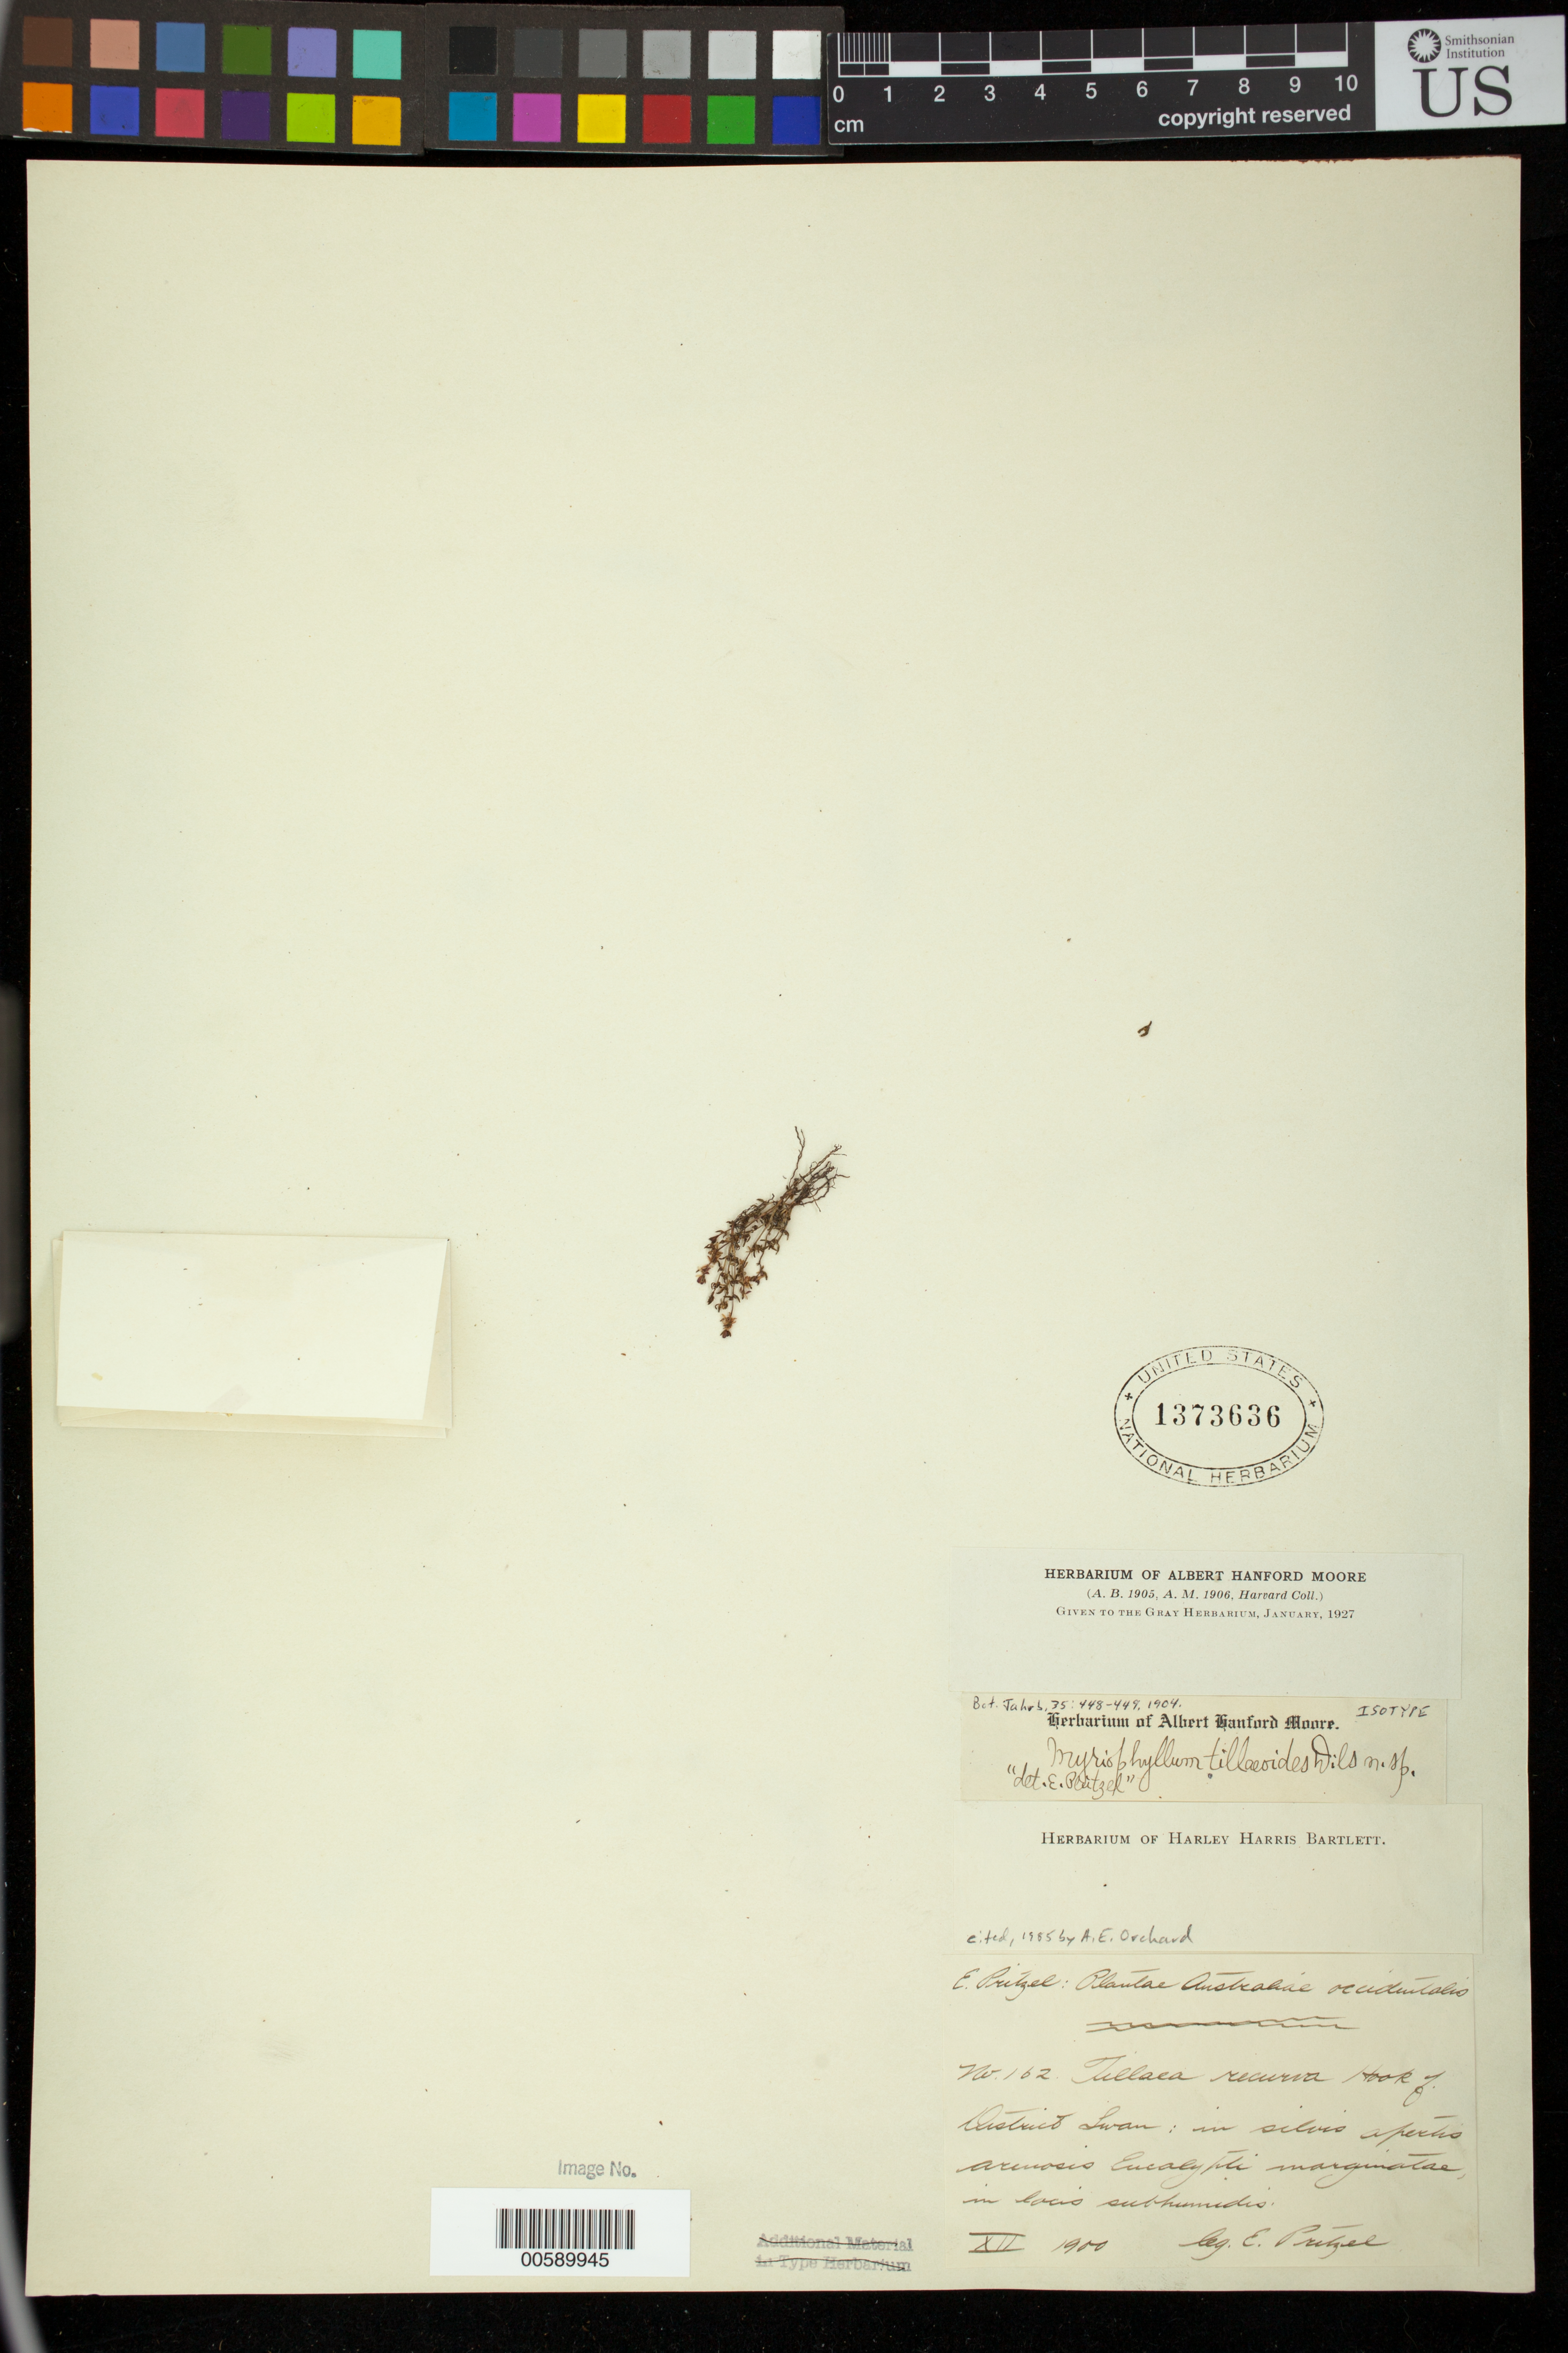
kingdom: Plantae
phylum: Tracheophyta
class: Magnoliopsida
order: Saxifragales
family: Haloragaceae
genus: Myriophyllum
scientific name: Myriophyllum tillaeoides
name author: Diels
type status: Isolectotype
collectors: E. G. Pritzel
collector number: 162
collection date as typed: Dec 1900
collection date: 1900-12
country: Australia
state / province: Western Australia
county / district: Swan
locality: District Swan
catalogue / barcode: US 1373636